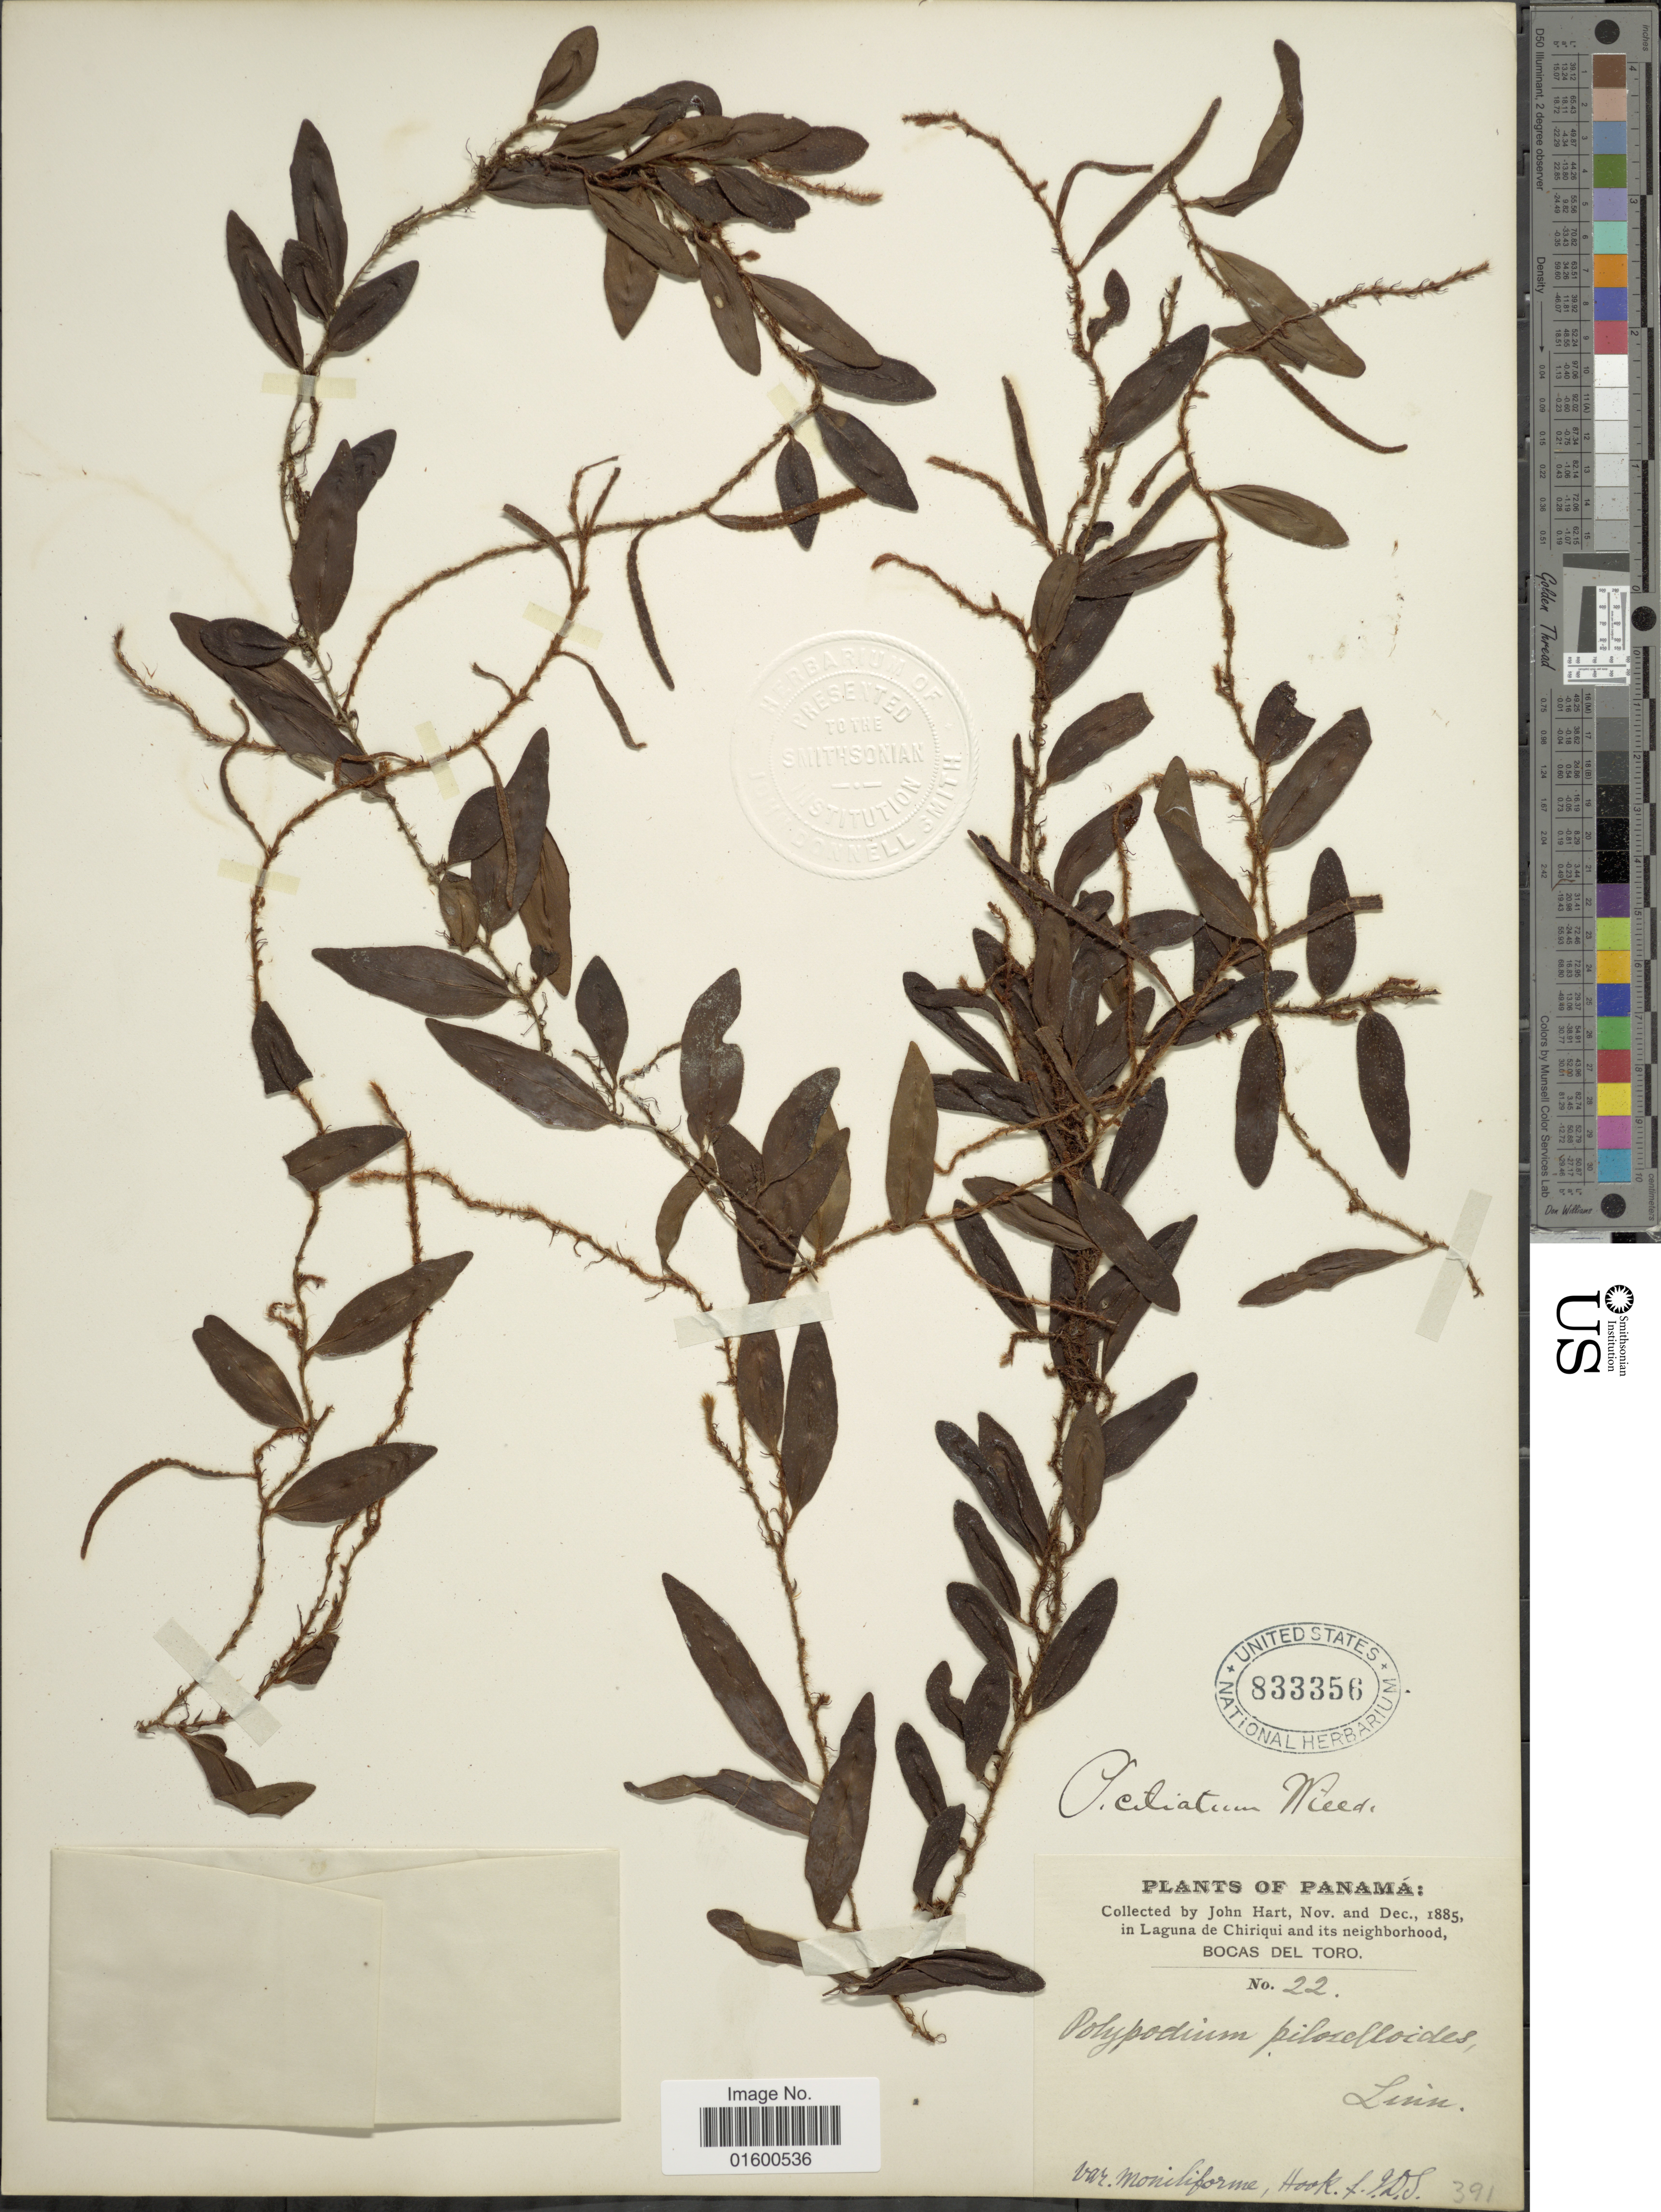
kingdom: Plantae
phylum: Tracheophyta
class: Polypodiopsida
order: Polypodiales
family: Polypodiaceae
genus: Microgramma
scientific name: Microgramma reptans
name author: (Cav.) A.R. Sm.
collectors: J. H. Hart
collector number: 22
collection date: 1885-11/1885-12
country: Panama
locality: Laguna de Chiriqui ant its neighbourhood, Bocas del Toro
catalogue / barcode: US 833356